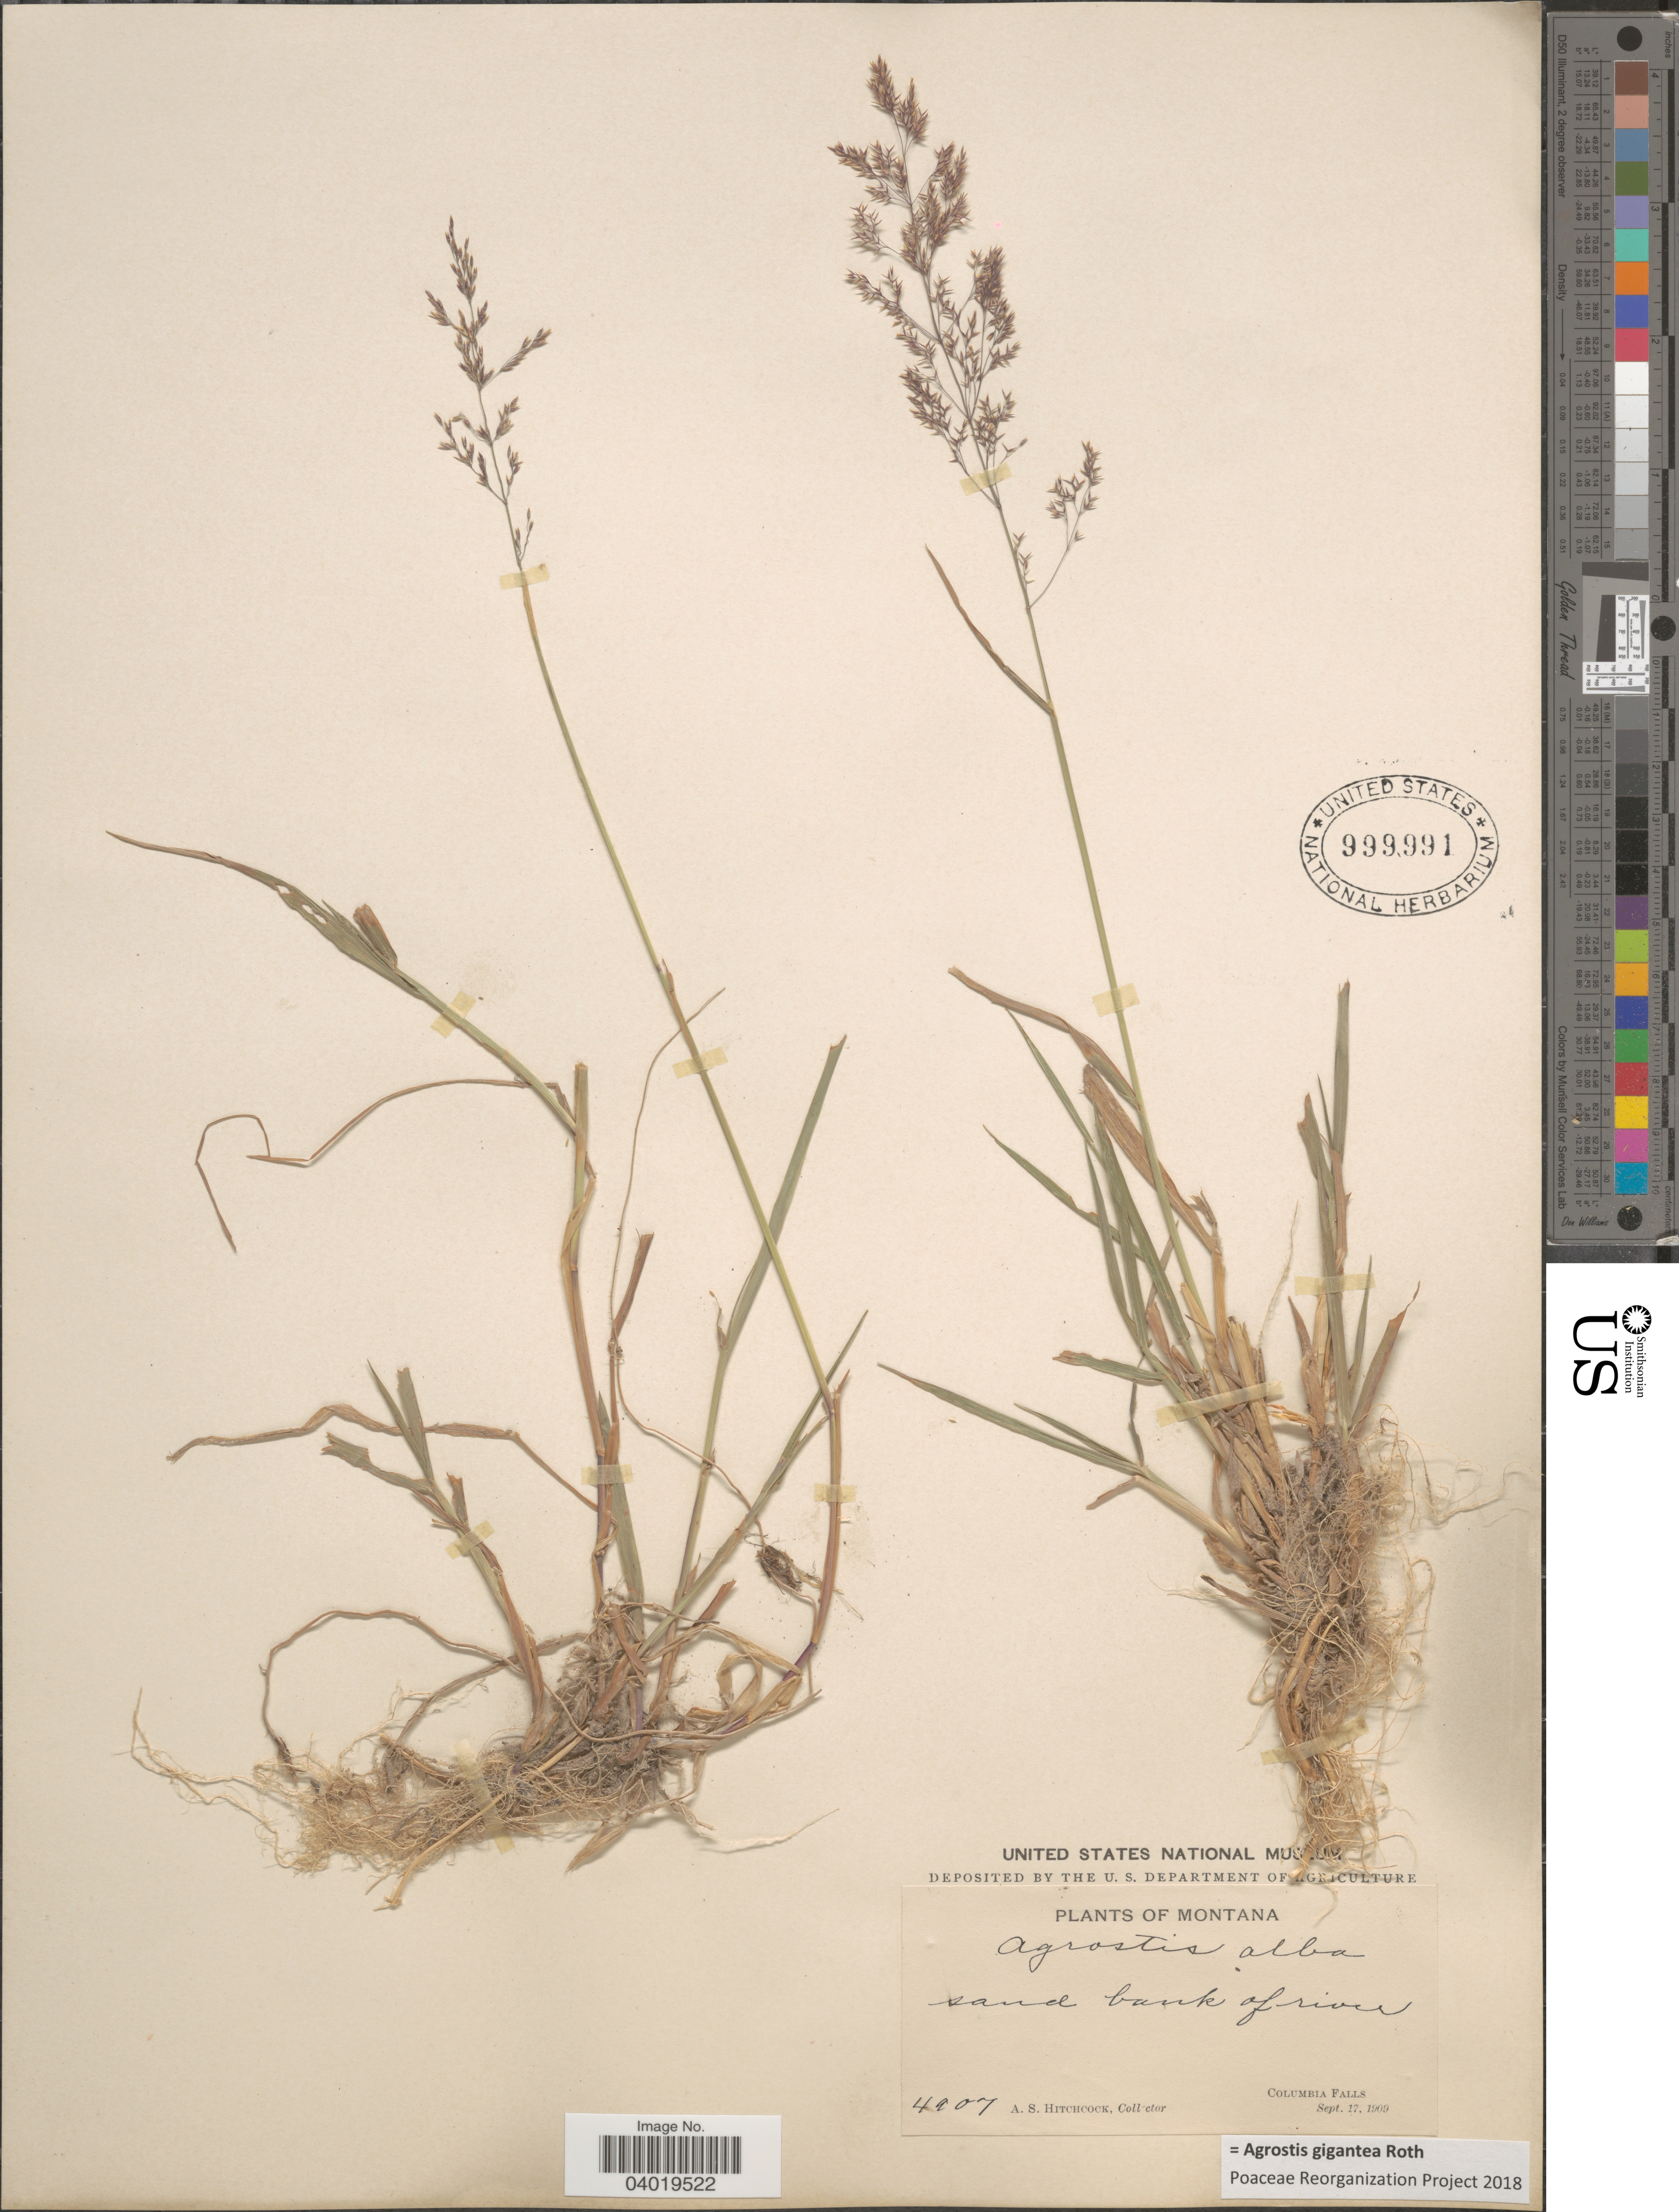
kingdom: Plantae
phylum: Tracheophyta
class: Liliopsida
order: Poales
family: Poaceae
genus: Agrostis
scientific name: Agrostis gigantea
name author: Roth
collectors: A. S. Hitchcock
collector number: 4907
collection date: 1909-09-17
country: United States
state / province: Montana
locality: Sand bank of river. Columbia Falls.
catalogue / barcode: US 999991